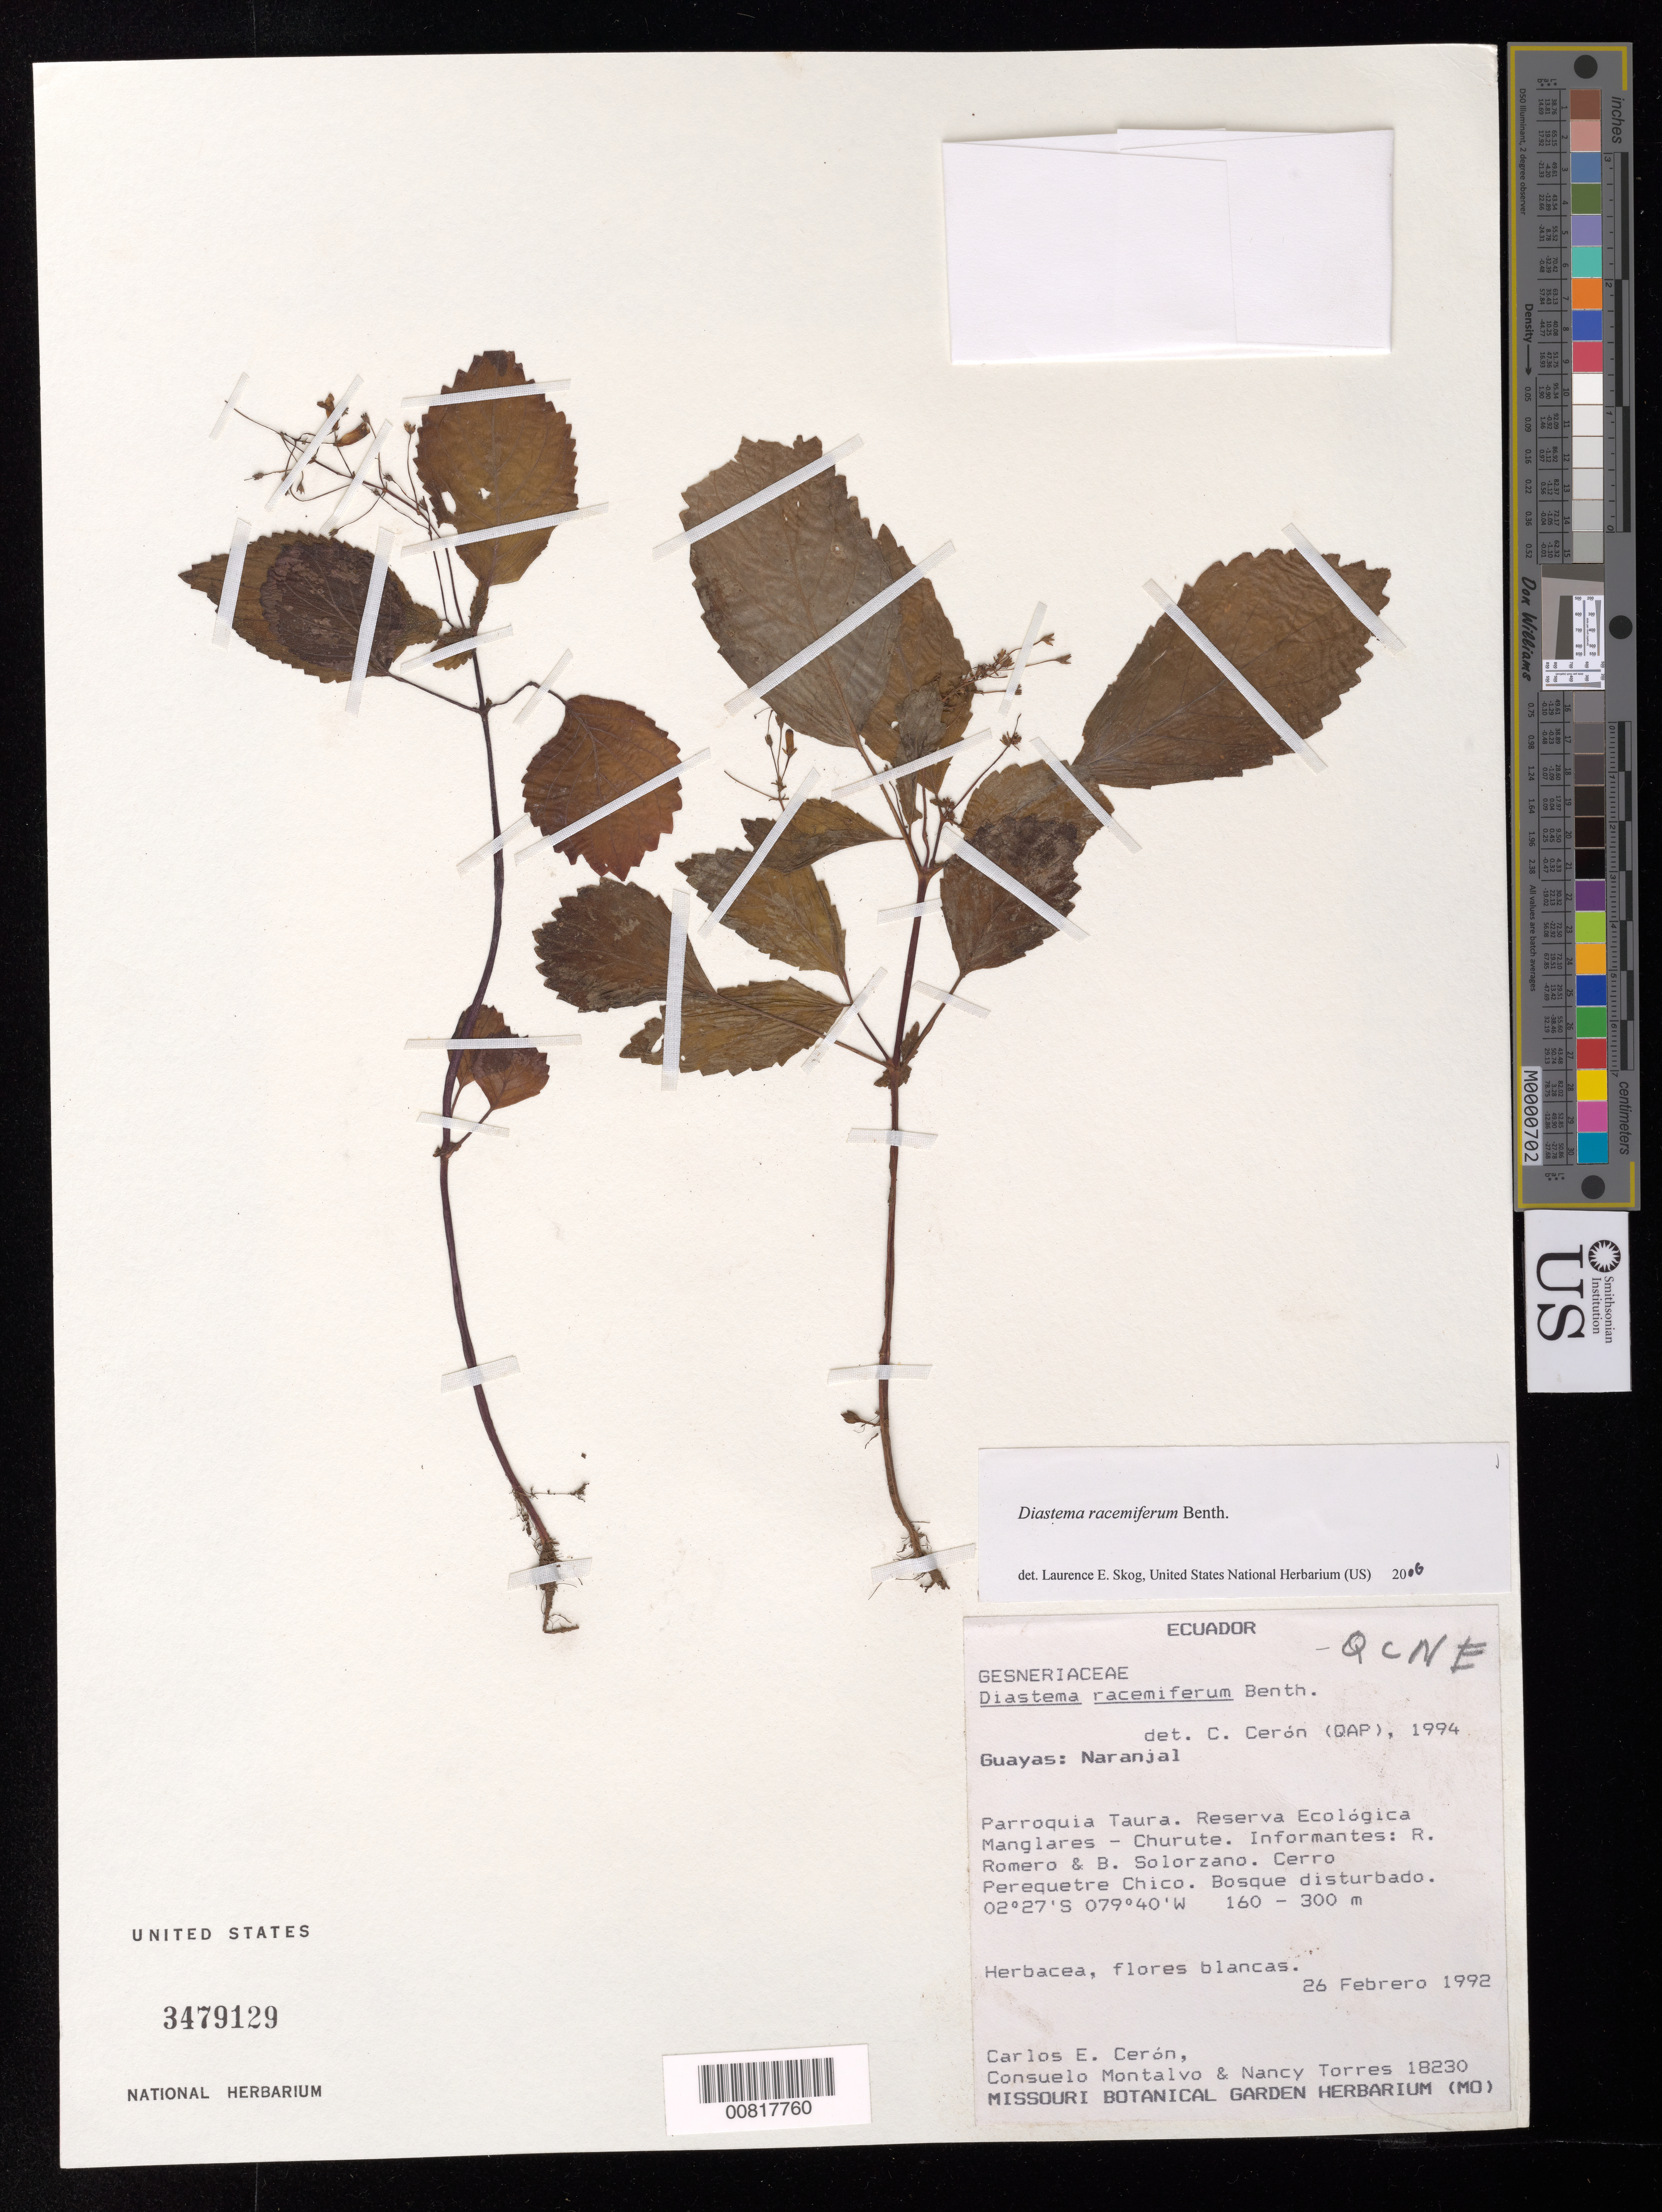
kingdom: Plantae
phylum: Tracheophyta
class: Magnoliopsida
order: Lamiales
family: Gesneriaceae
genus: Diastema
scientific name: Diastema racemiferum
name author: Benth.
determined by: Skog, Laurence E.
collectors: C. E. Cerón M., C. Montalvo & N. Torres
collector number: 18230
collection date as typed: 26 Feb 1992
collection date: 1992-02-26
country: Ecuador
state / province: Guayas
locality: Guayas: Naranjal. Parroquia Taura. Reserva Ecológica Manglares-Churute.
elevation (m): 160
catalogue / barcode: US 3479129